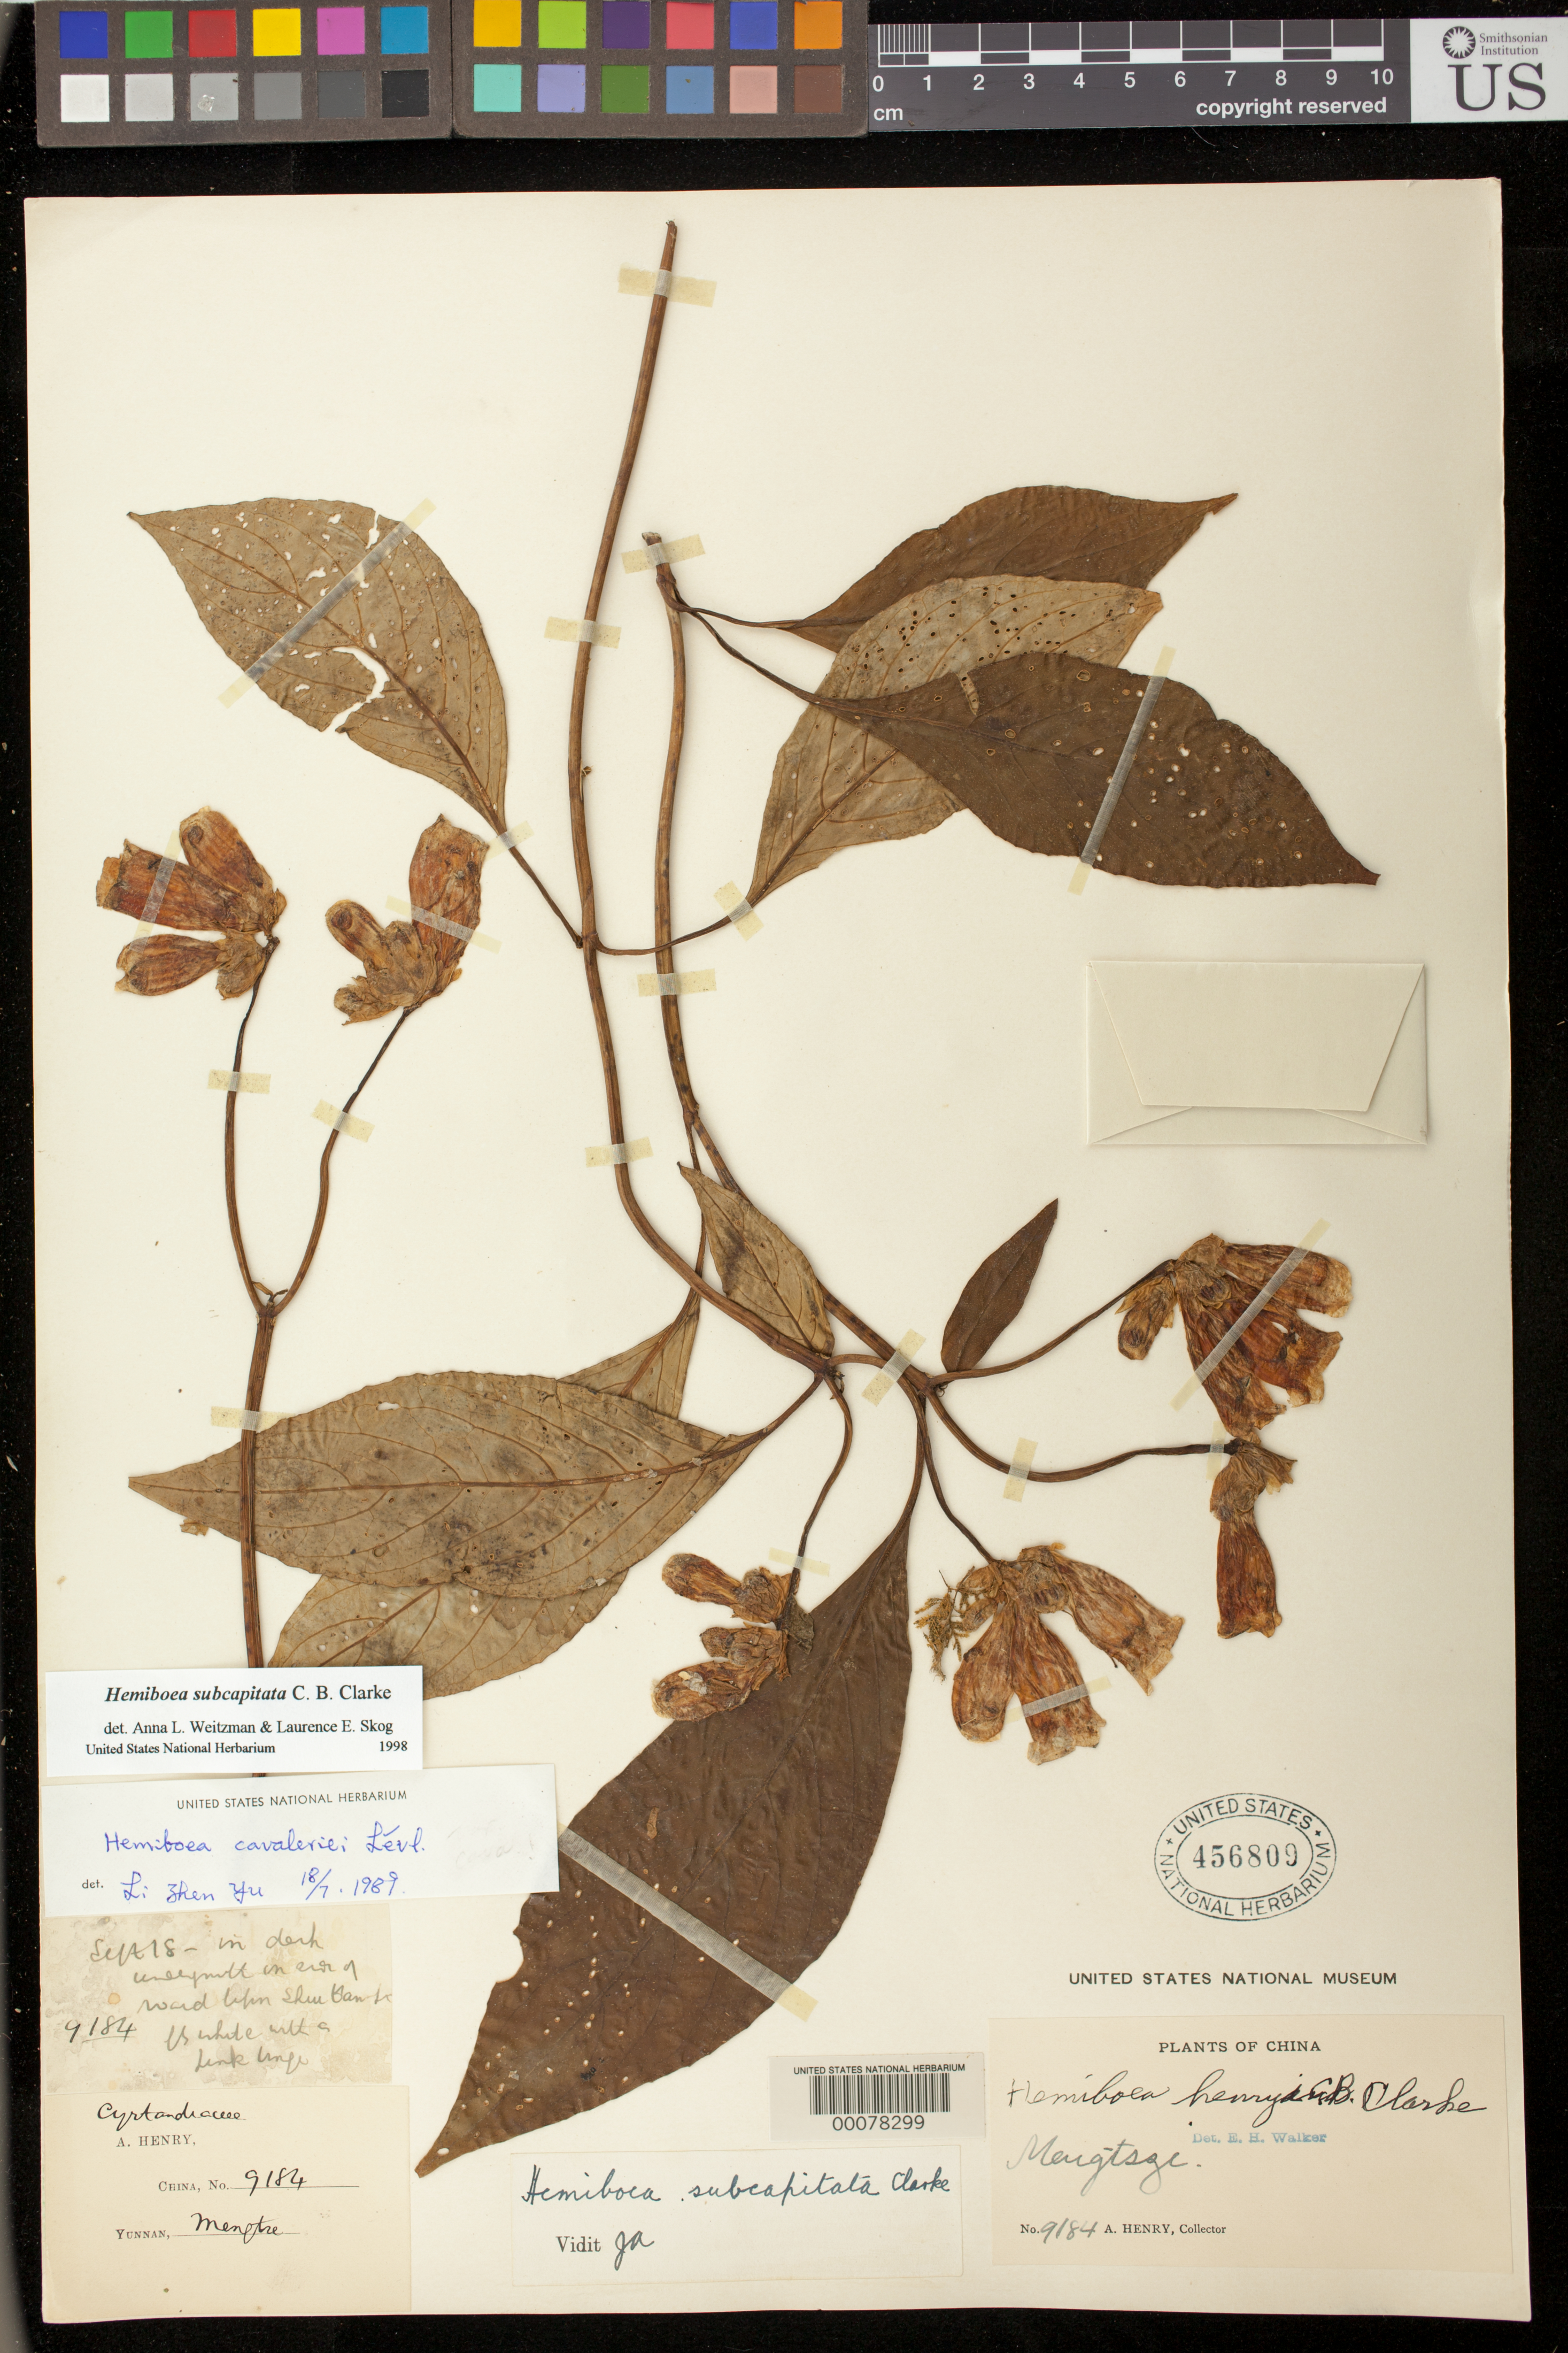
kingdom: Plantae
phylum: Tracheophyta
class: Magnoliopsida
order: Lamiales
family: Gesneriaceae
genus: Hemiboea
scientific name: Hemiboea subcapitata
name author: C.B. Clarke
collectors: A. Henry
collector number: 9184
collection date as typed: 18 Sep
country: China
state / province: Yunnan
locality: Mengtsze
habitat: In dark undergrowth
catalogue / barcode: US 456809